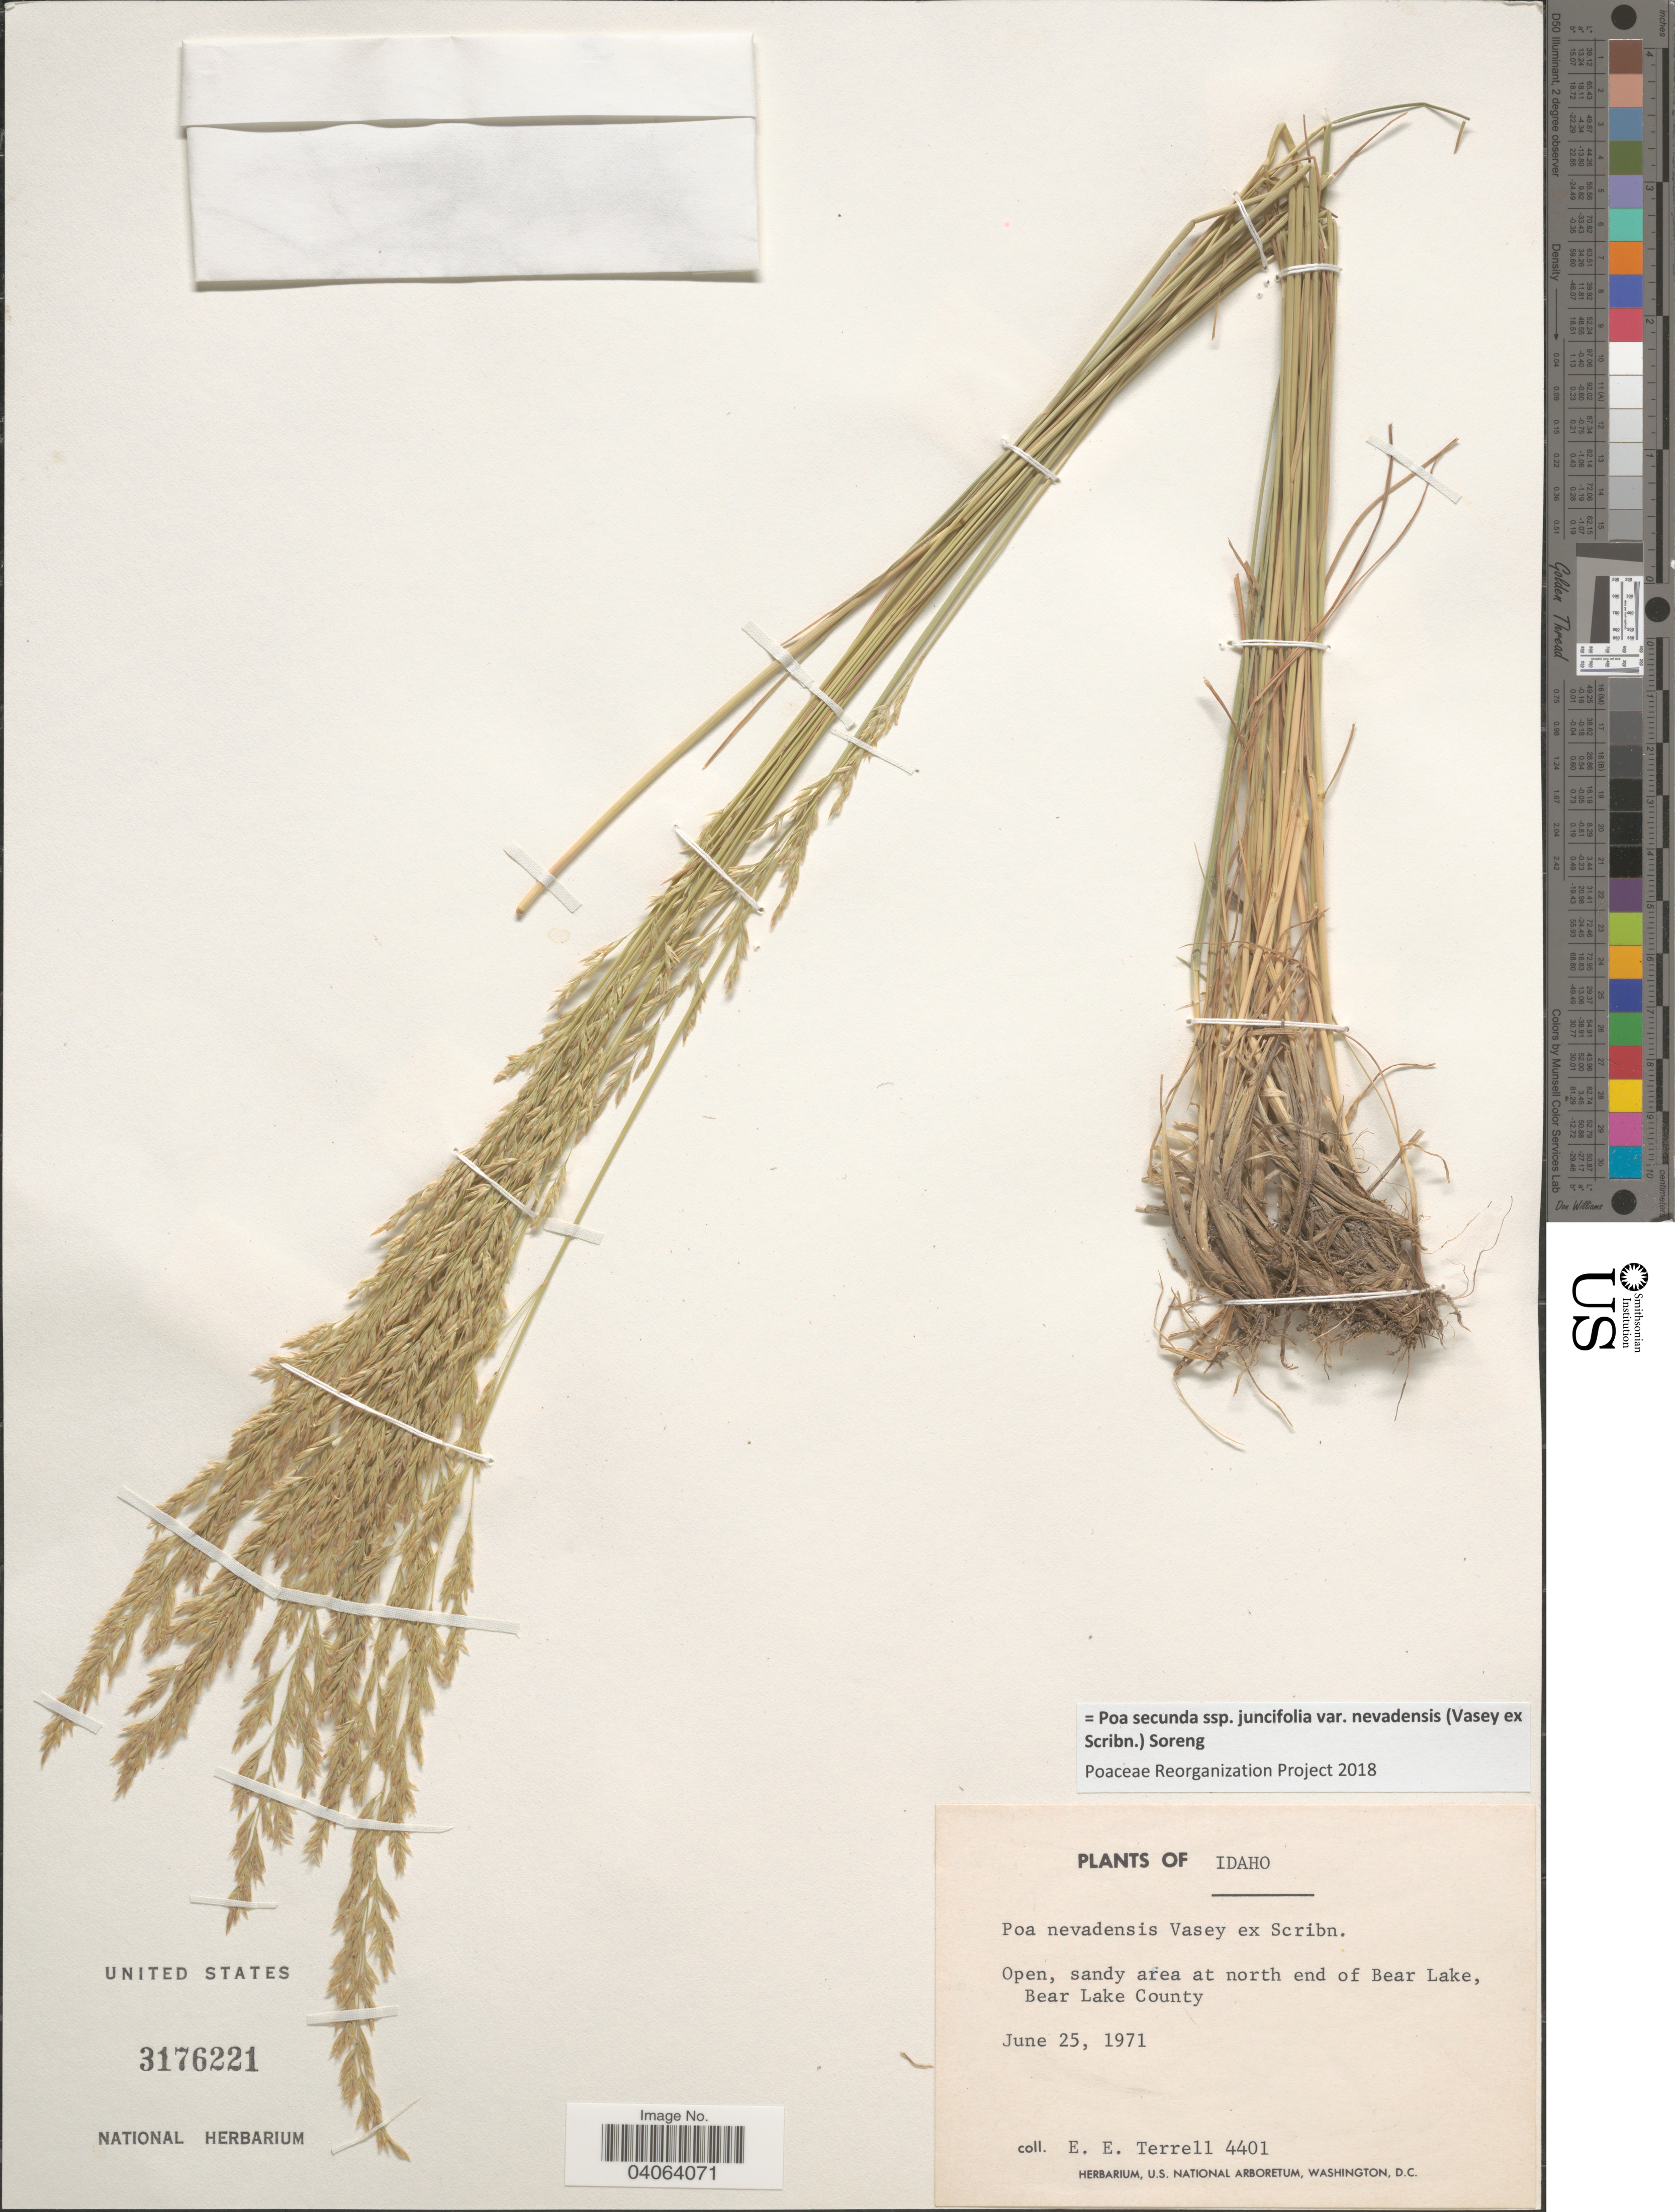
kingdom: Plantae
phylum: Tracheophyta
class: Liliopsida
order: Poales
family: Poaceae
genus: Poa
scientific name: Poa secunda subsp. juncifolia var. nevadensis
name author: (Vasey ex Scribn.) Soreng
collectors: E. E. Terrell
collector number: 4401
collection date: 1971-06-25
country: United States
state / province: Idaho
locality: Open, sandy area at north end of Bear Lake, Bear Lake County.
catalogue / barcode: US 3176221